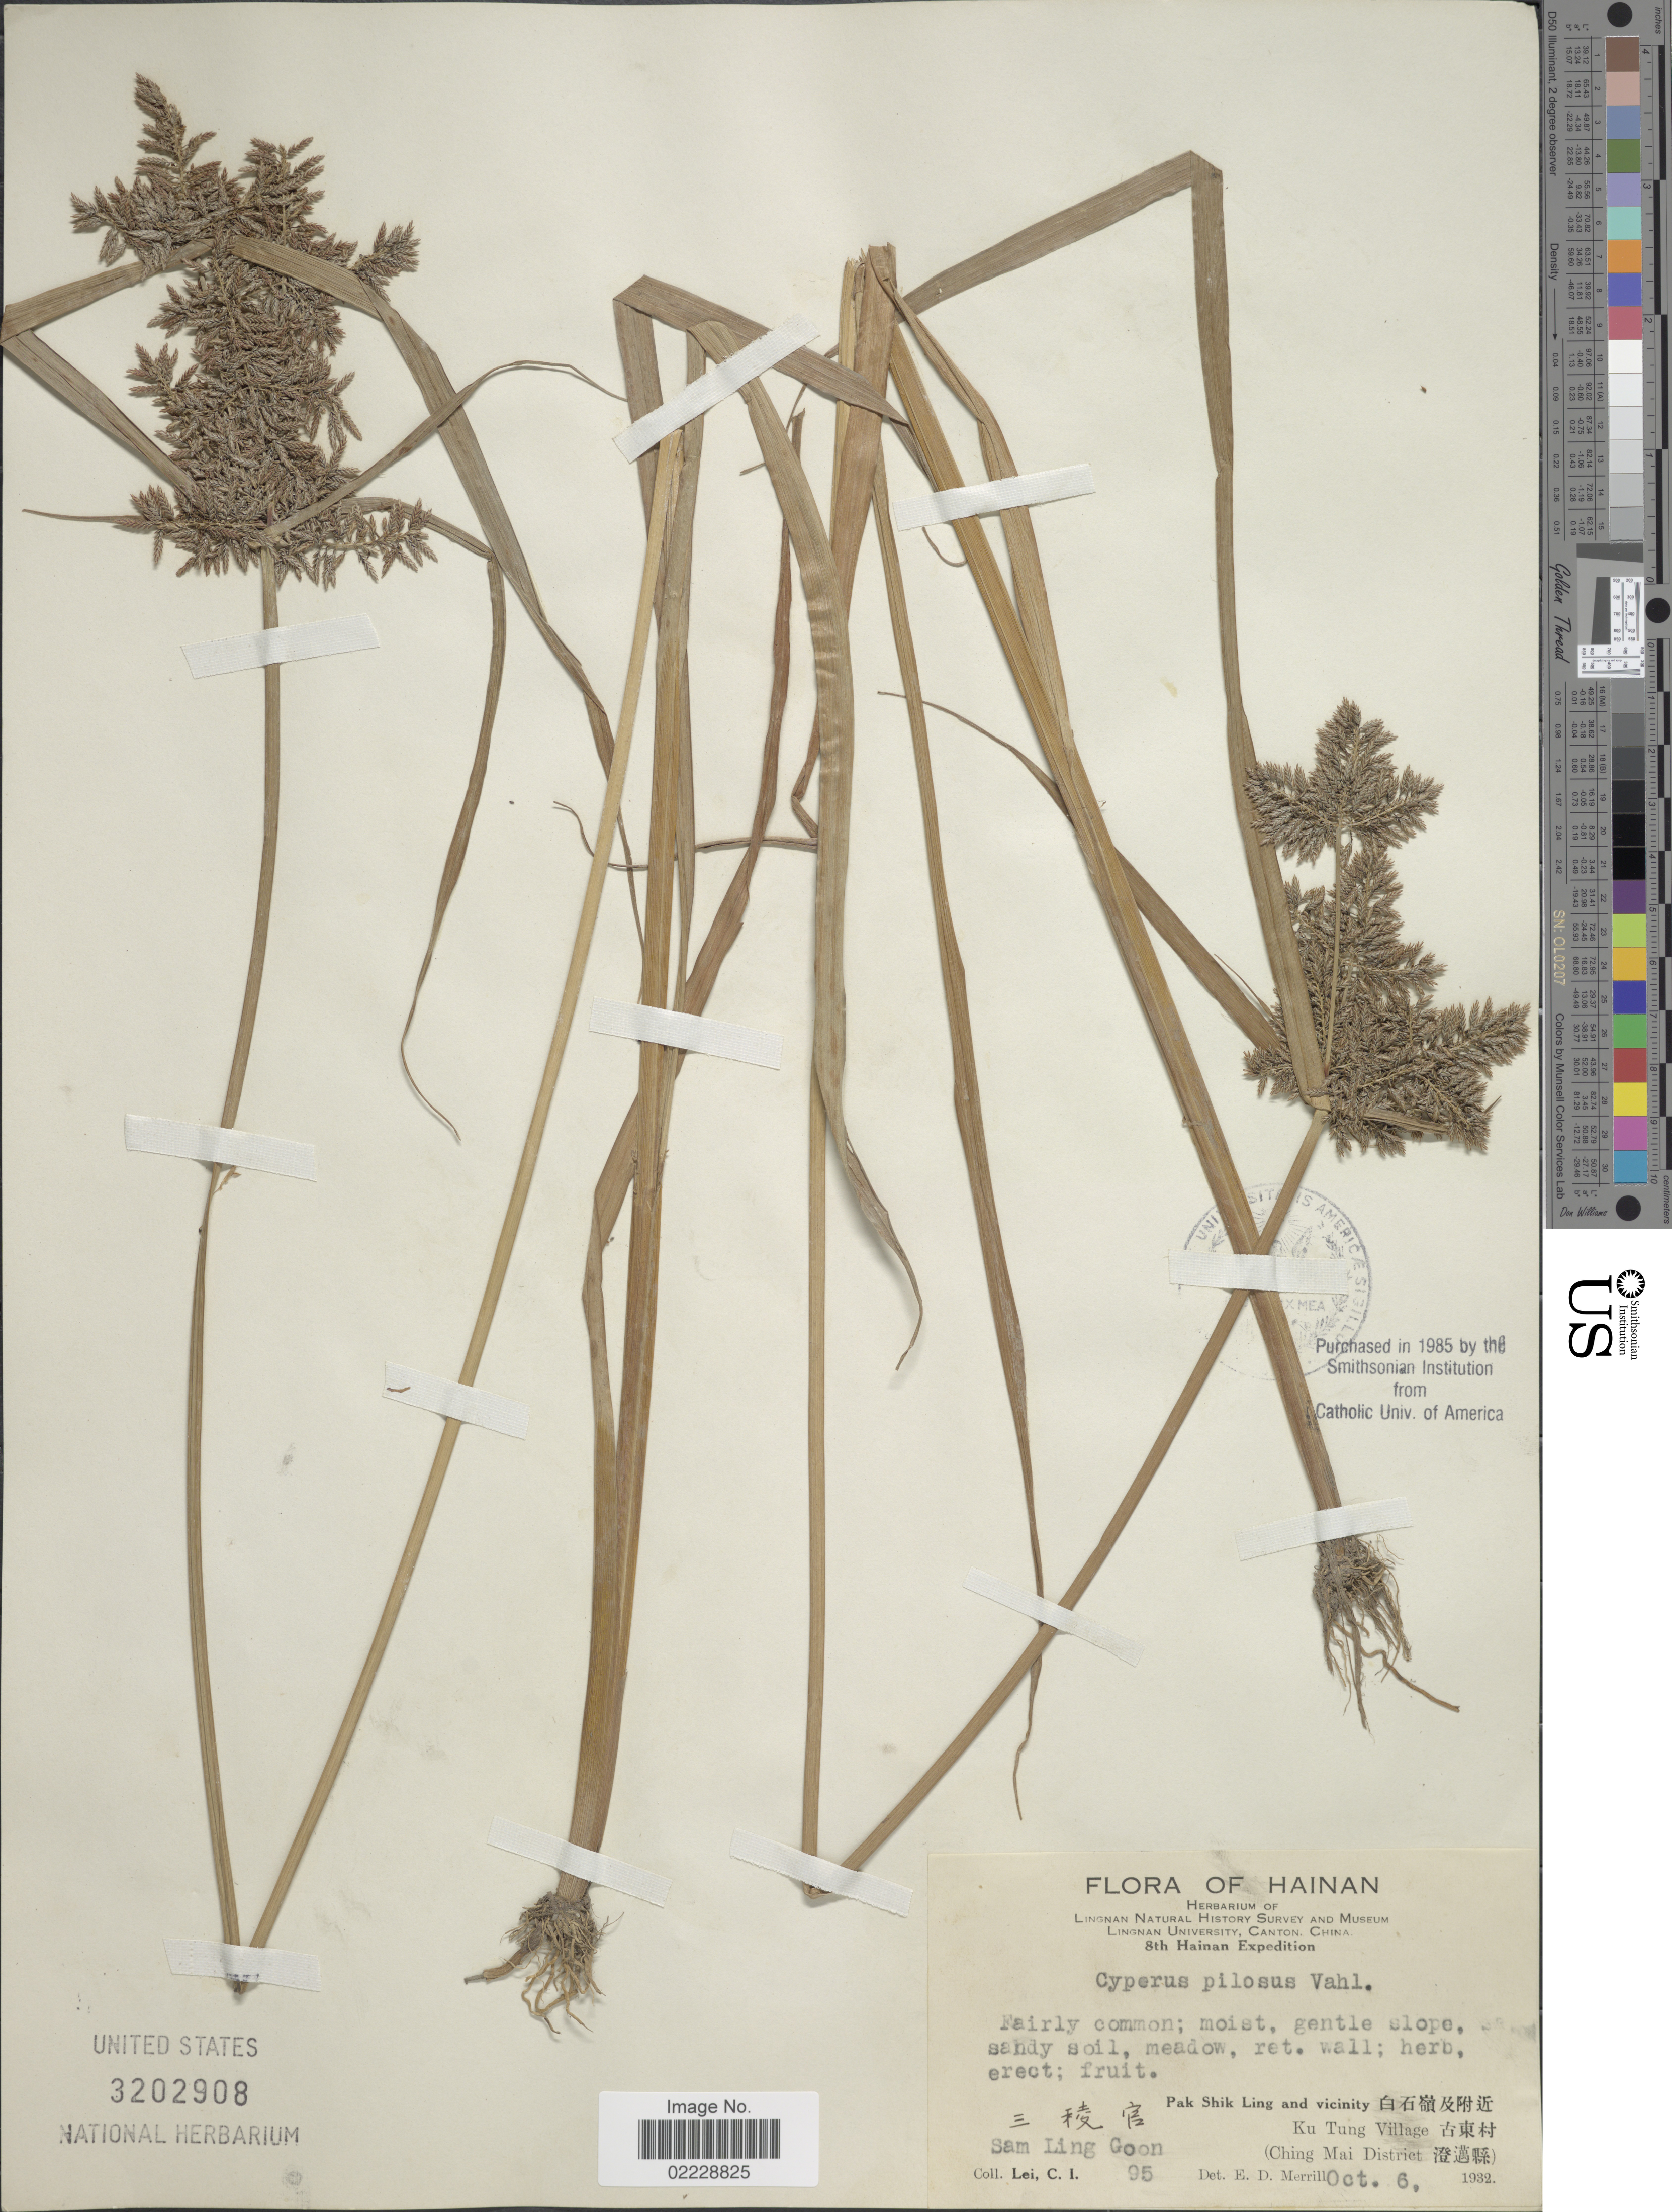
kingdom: Plantae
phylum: Tracheophyta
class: Liliopsida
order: Poales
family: Cyperaceae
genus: Cyperus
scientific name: Cyperus pilosus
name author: Vahl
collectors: C. I. Lei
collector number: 95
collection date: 1932-10-06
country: China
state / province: Hainan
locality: Pak Shik Ling and vicinity, Ku Tung Village (Ching Mai District) Sam Ling Goon, Hainan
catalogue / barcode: US 3202908